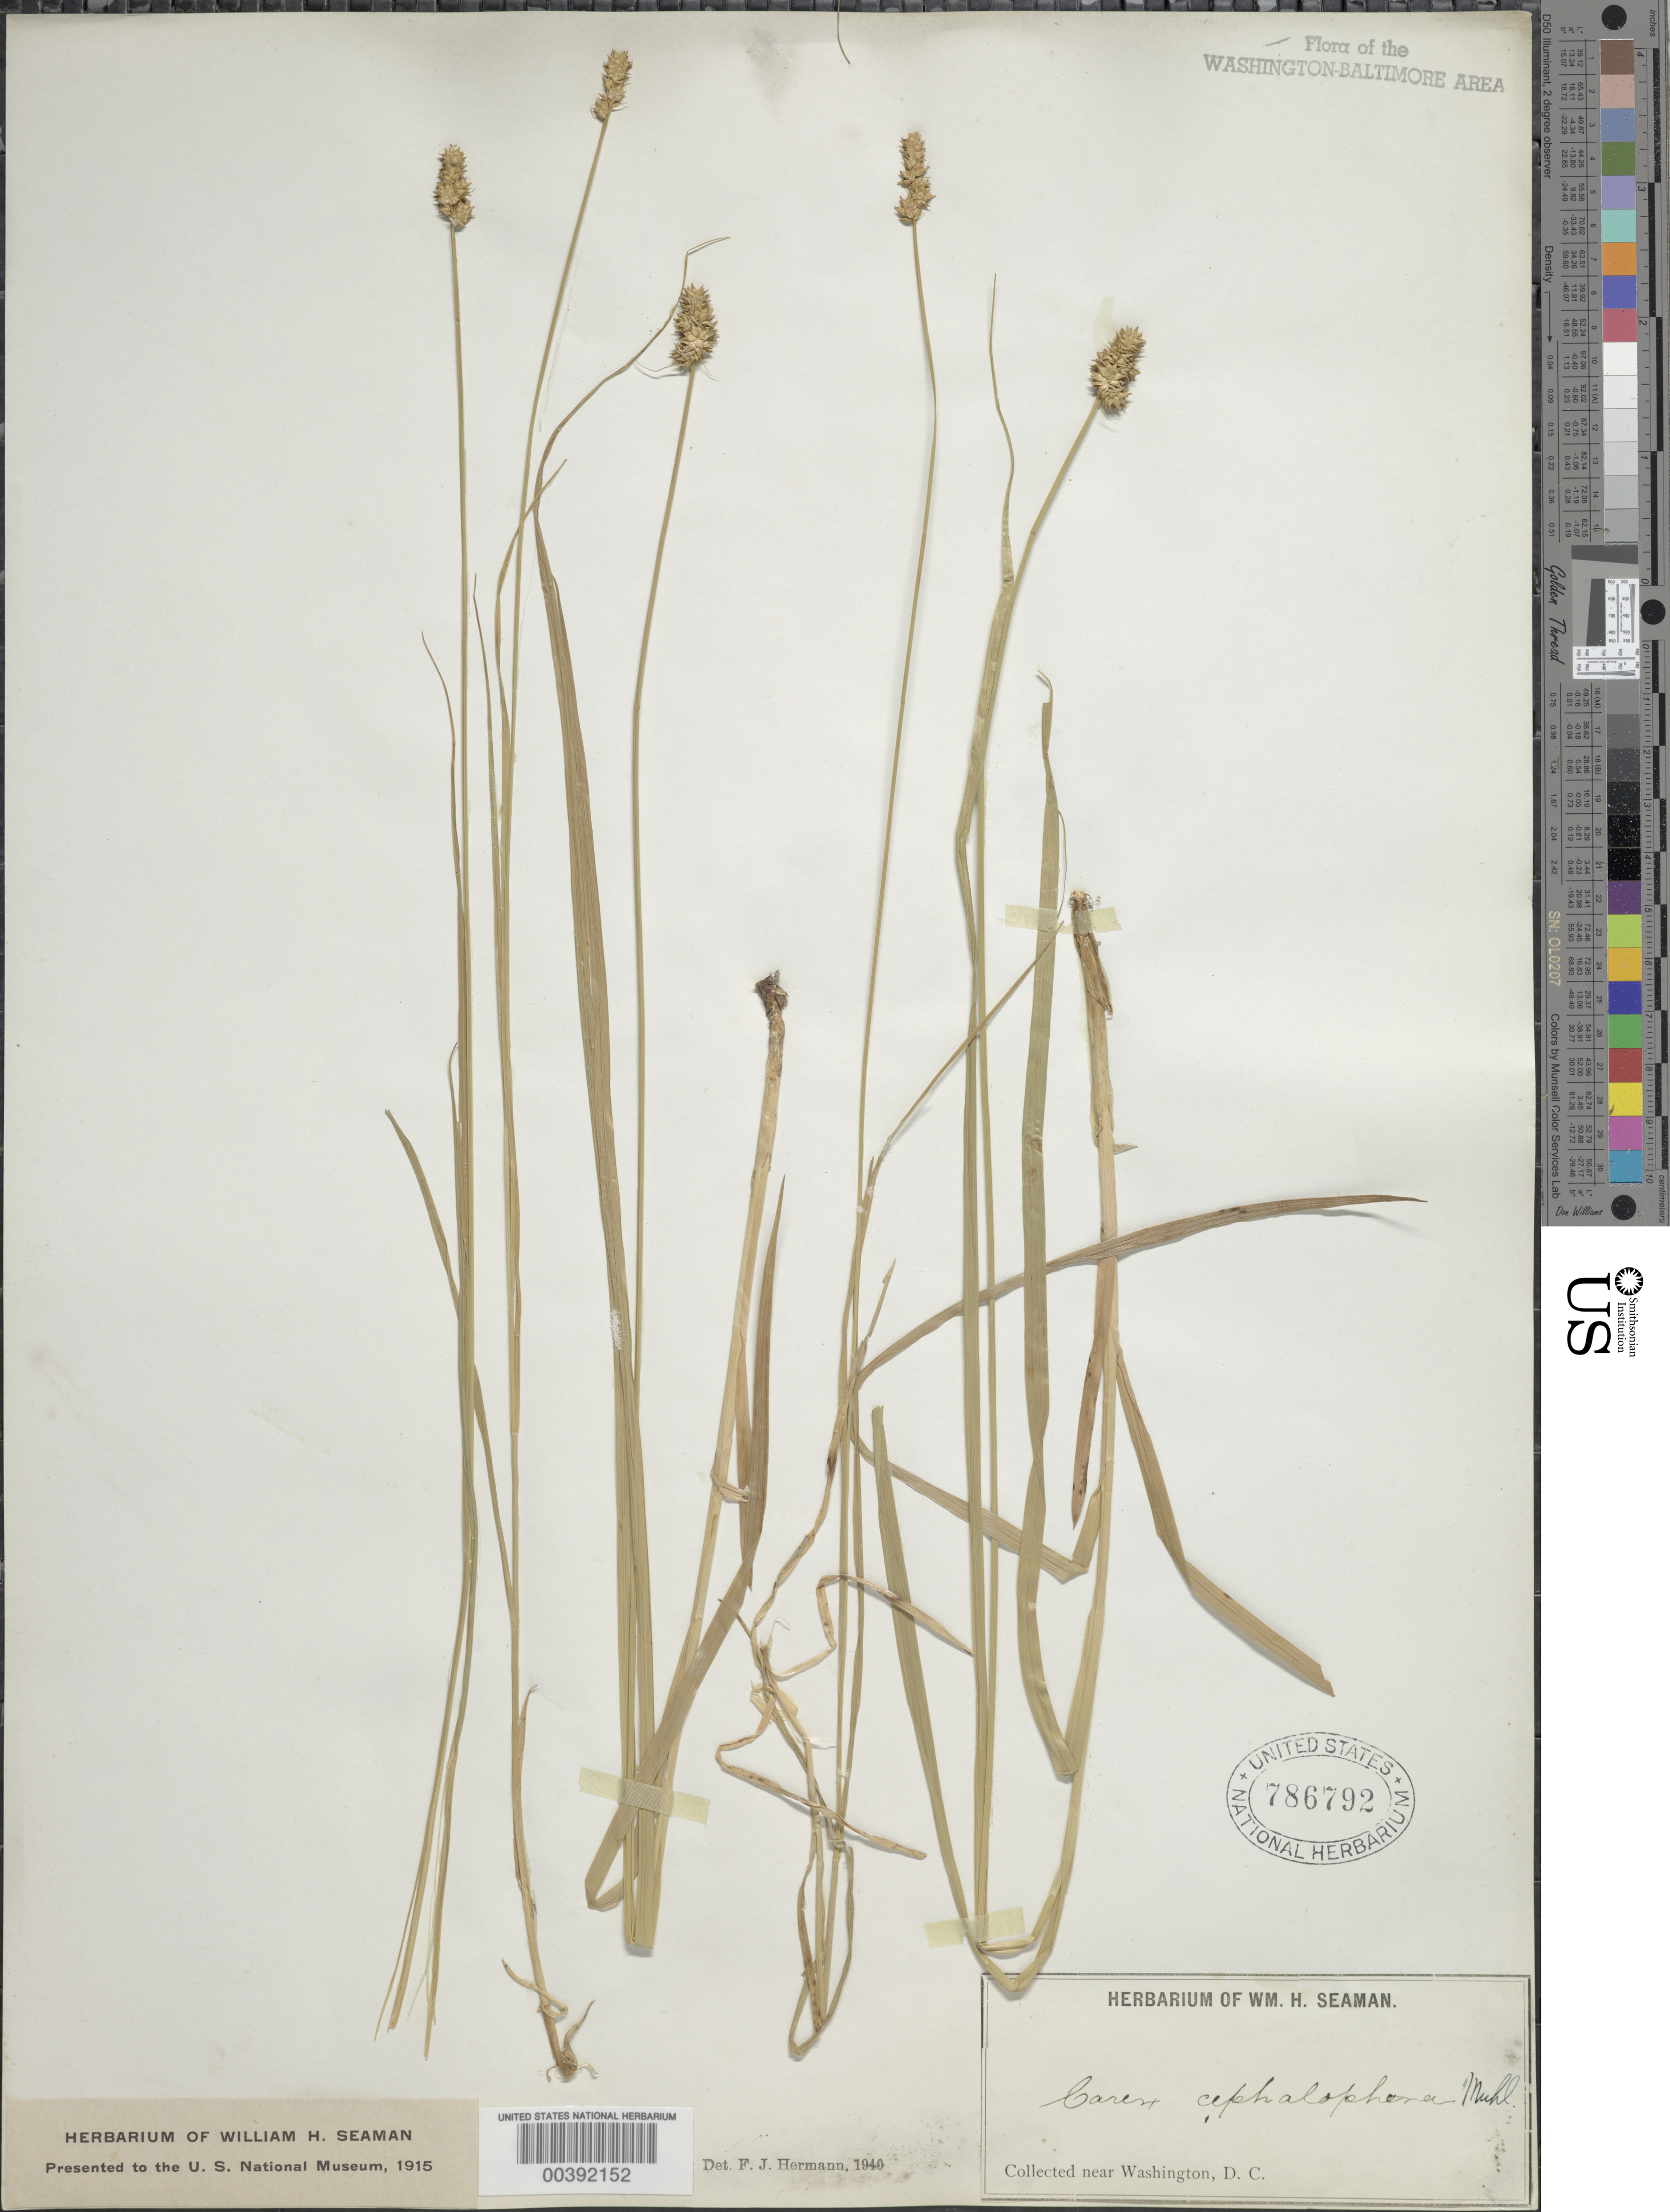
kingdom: Plantae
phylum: Tracheophyta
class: Liliopsida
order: Poales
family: Cyperaceae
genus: Carex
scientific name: Carex cephalophora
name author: Muhl. ex Willd.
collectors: W. Seaman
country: United States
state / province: District of Columbia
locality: Washington DC Area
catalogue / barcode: US 786792